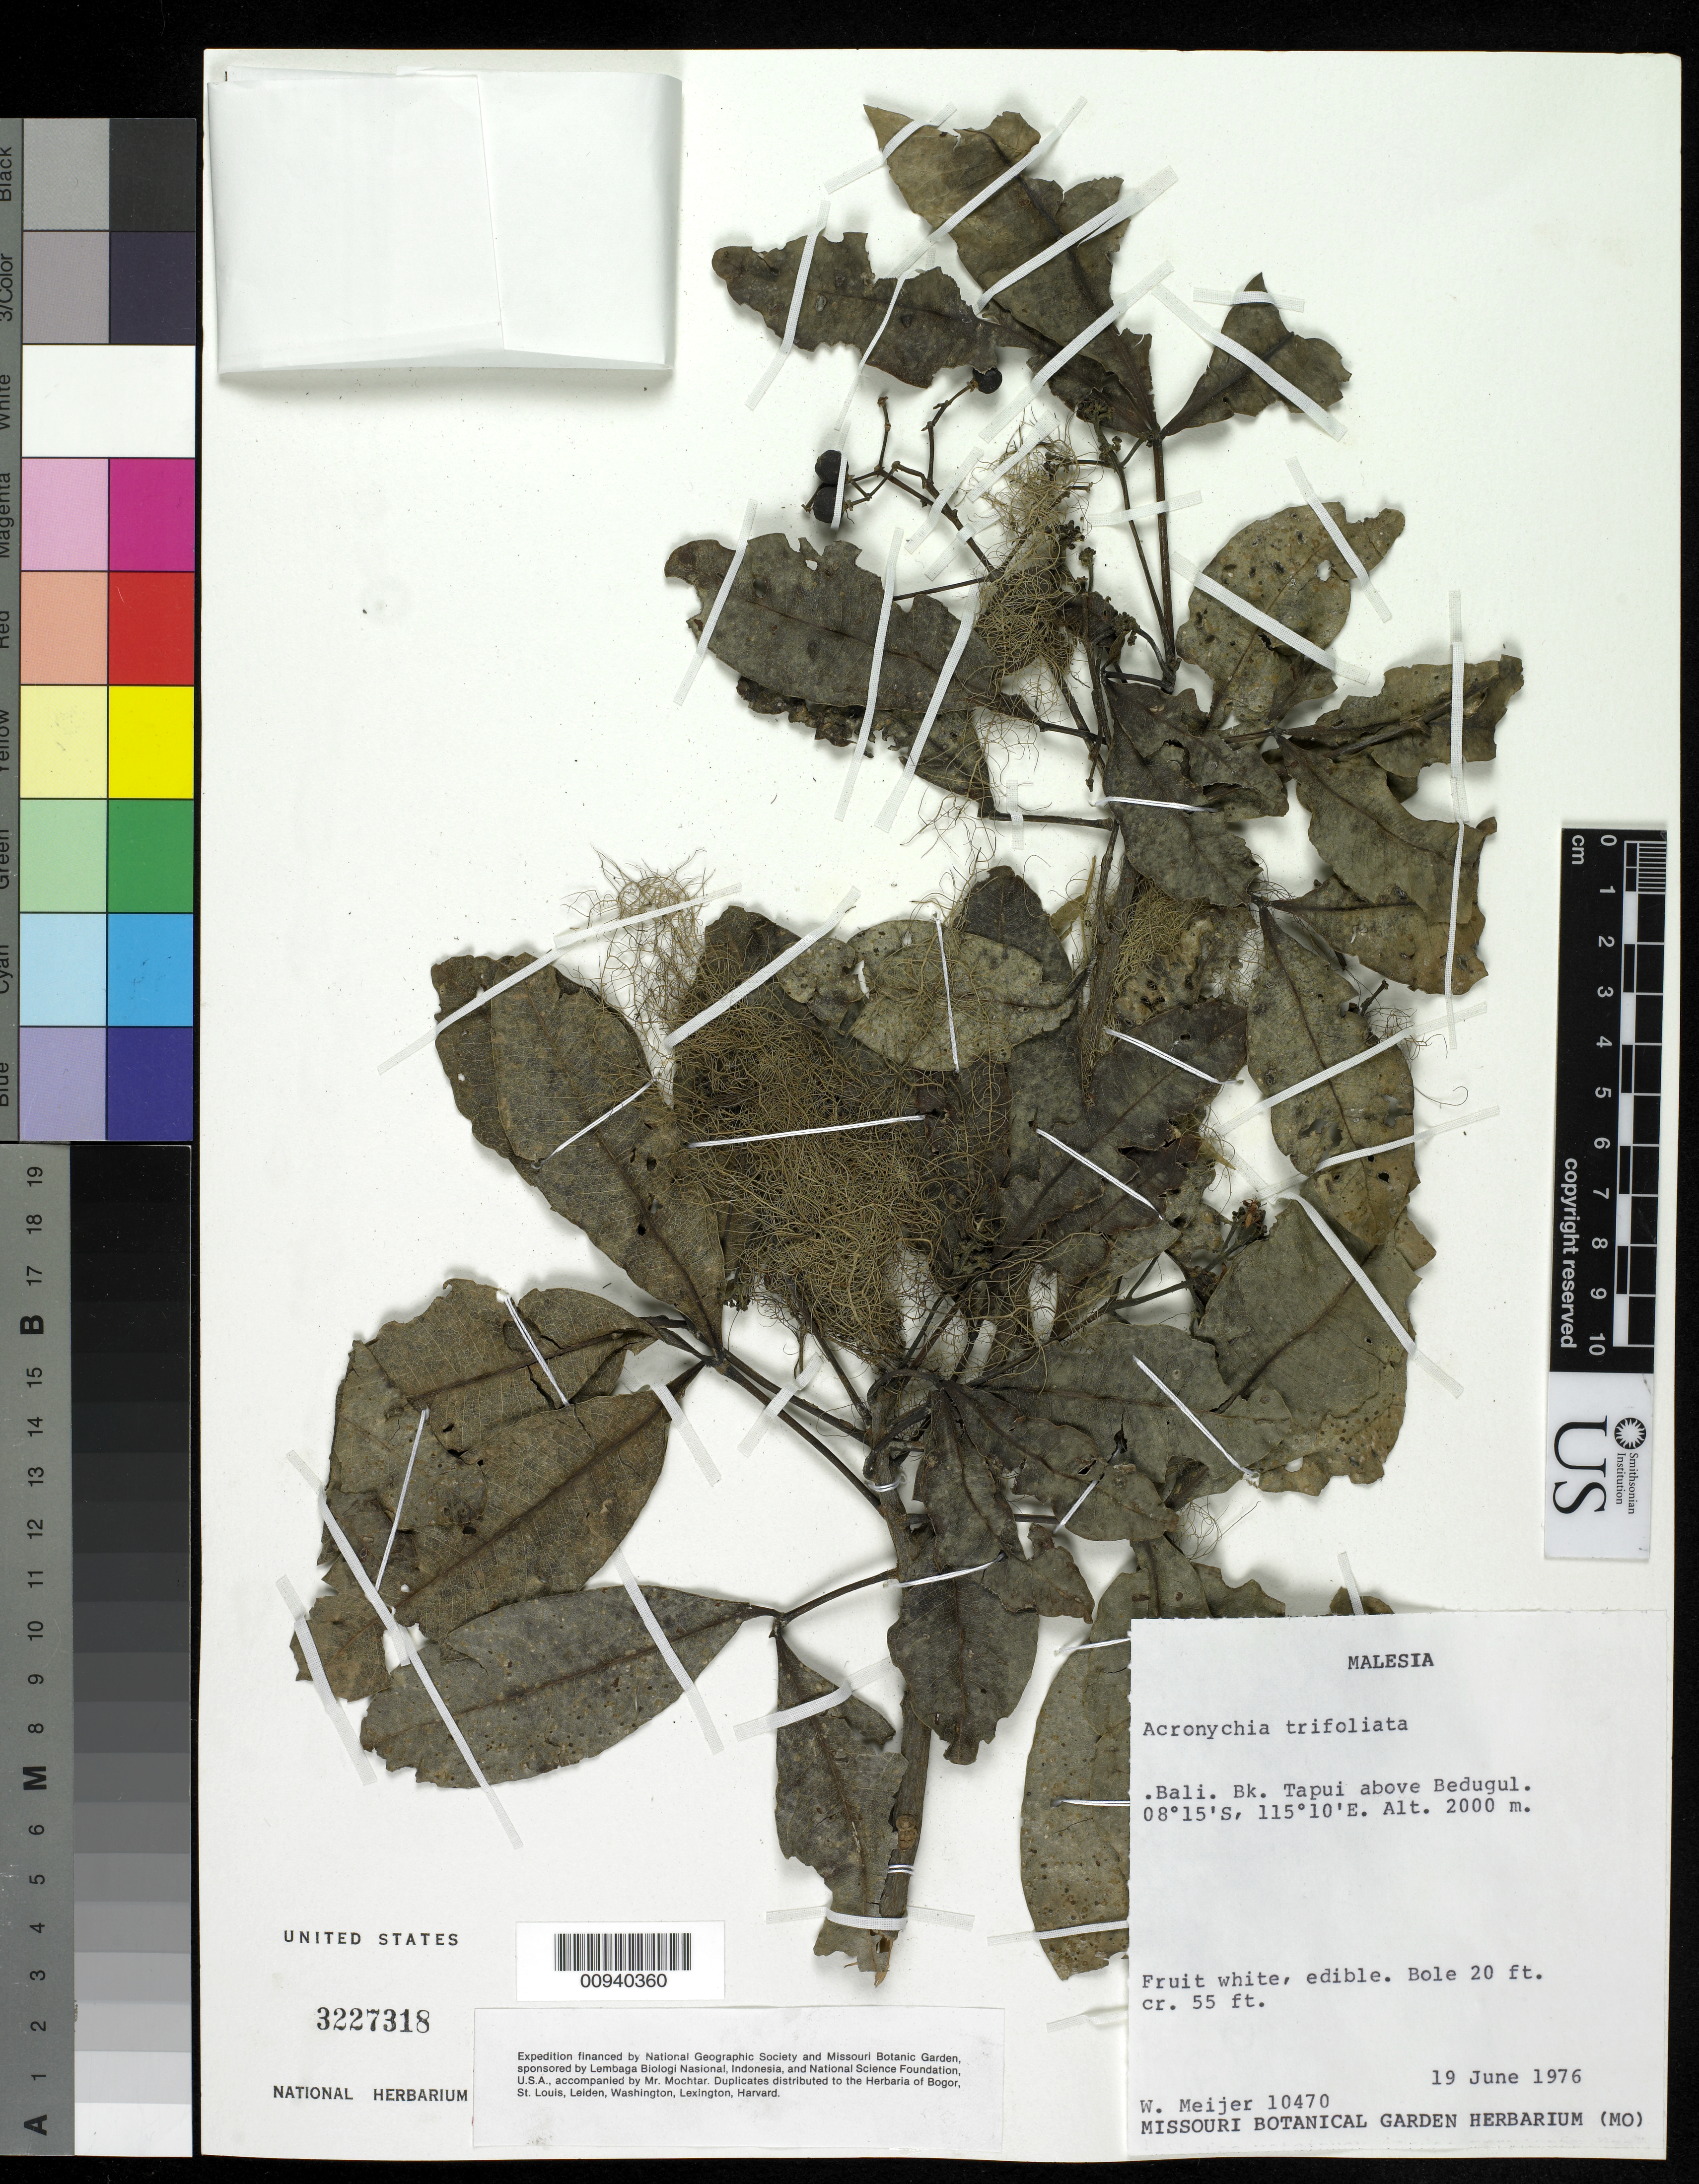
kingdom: Plantae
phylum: Tracheophyta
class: Magnoliopsida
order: Sapindales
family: Rutaceae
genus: Acronychia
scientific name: Acronychia trifoliolata var. trifoliolata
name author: Zoll. & Moritzi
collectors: W. Meijer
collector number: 10470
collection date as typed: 19 Jun 1976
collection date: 1976-06-19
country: Indonesia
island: Bali I.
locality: Bk. Tapui above Bedugul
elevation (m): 2000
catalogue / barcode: US 3227318